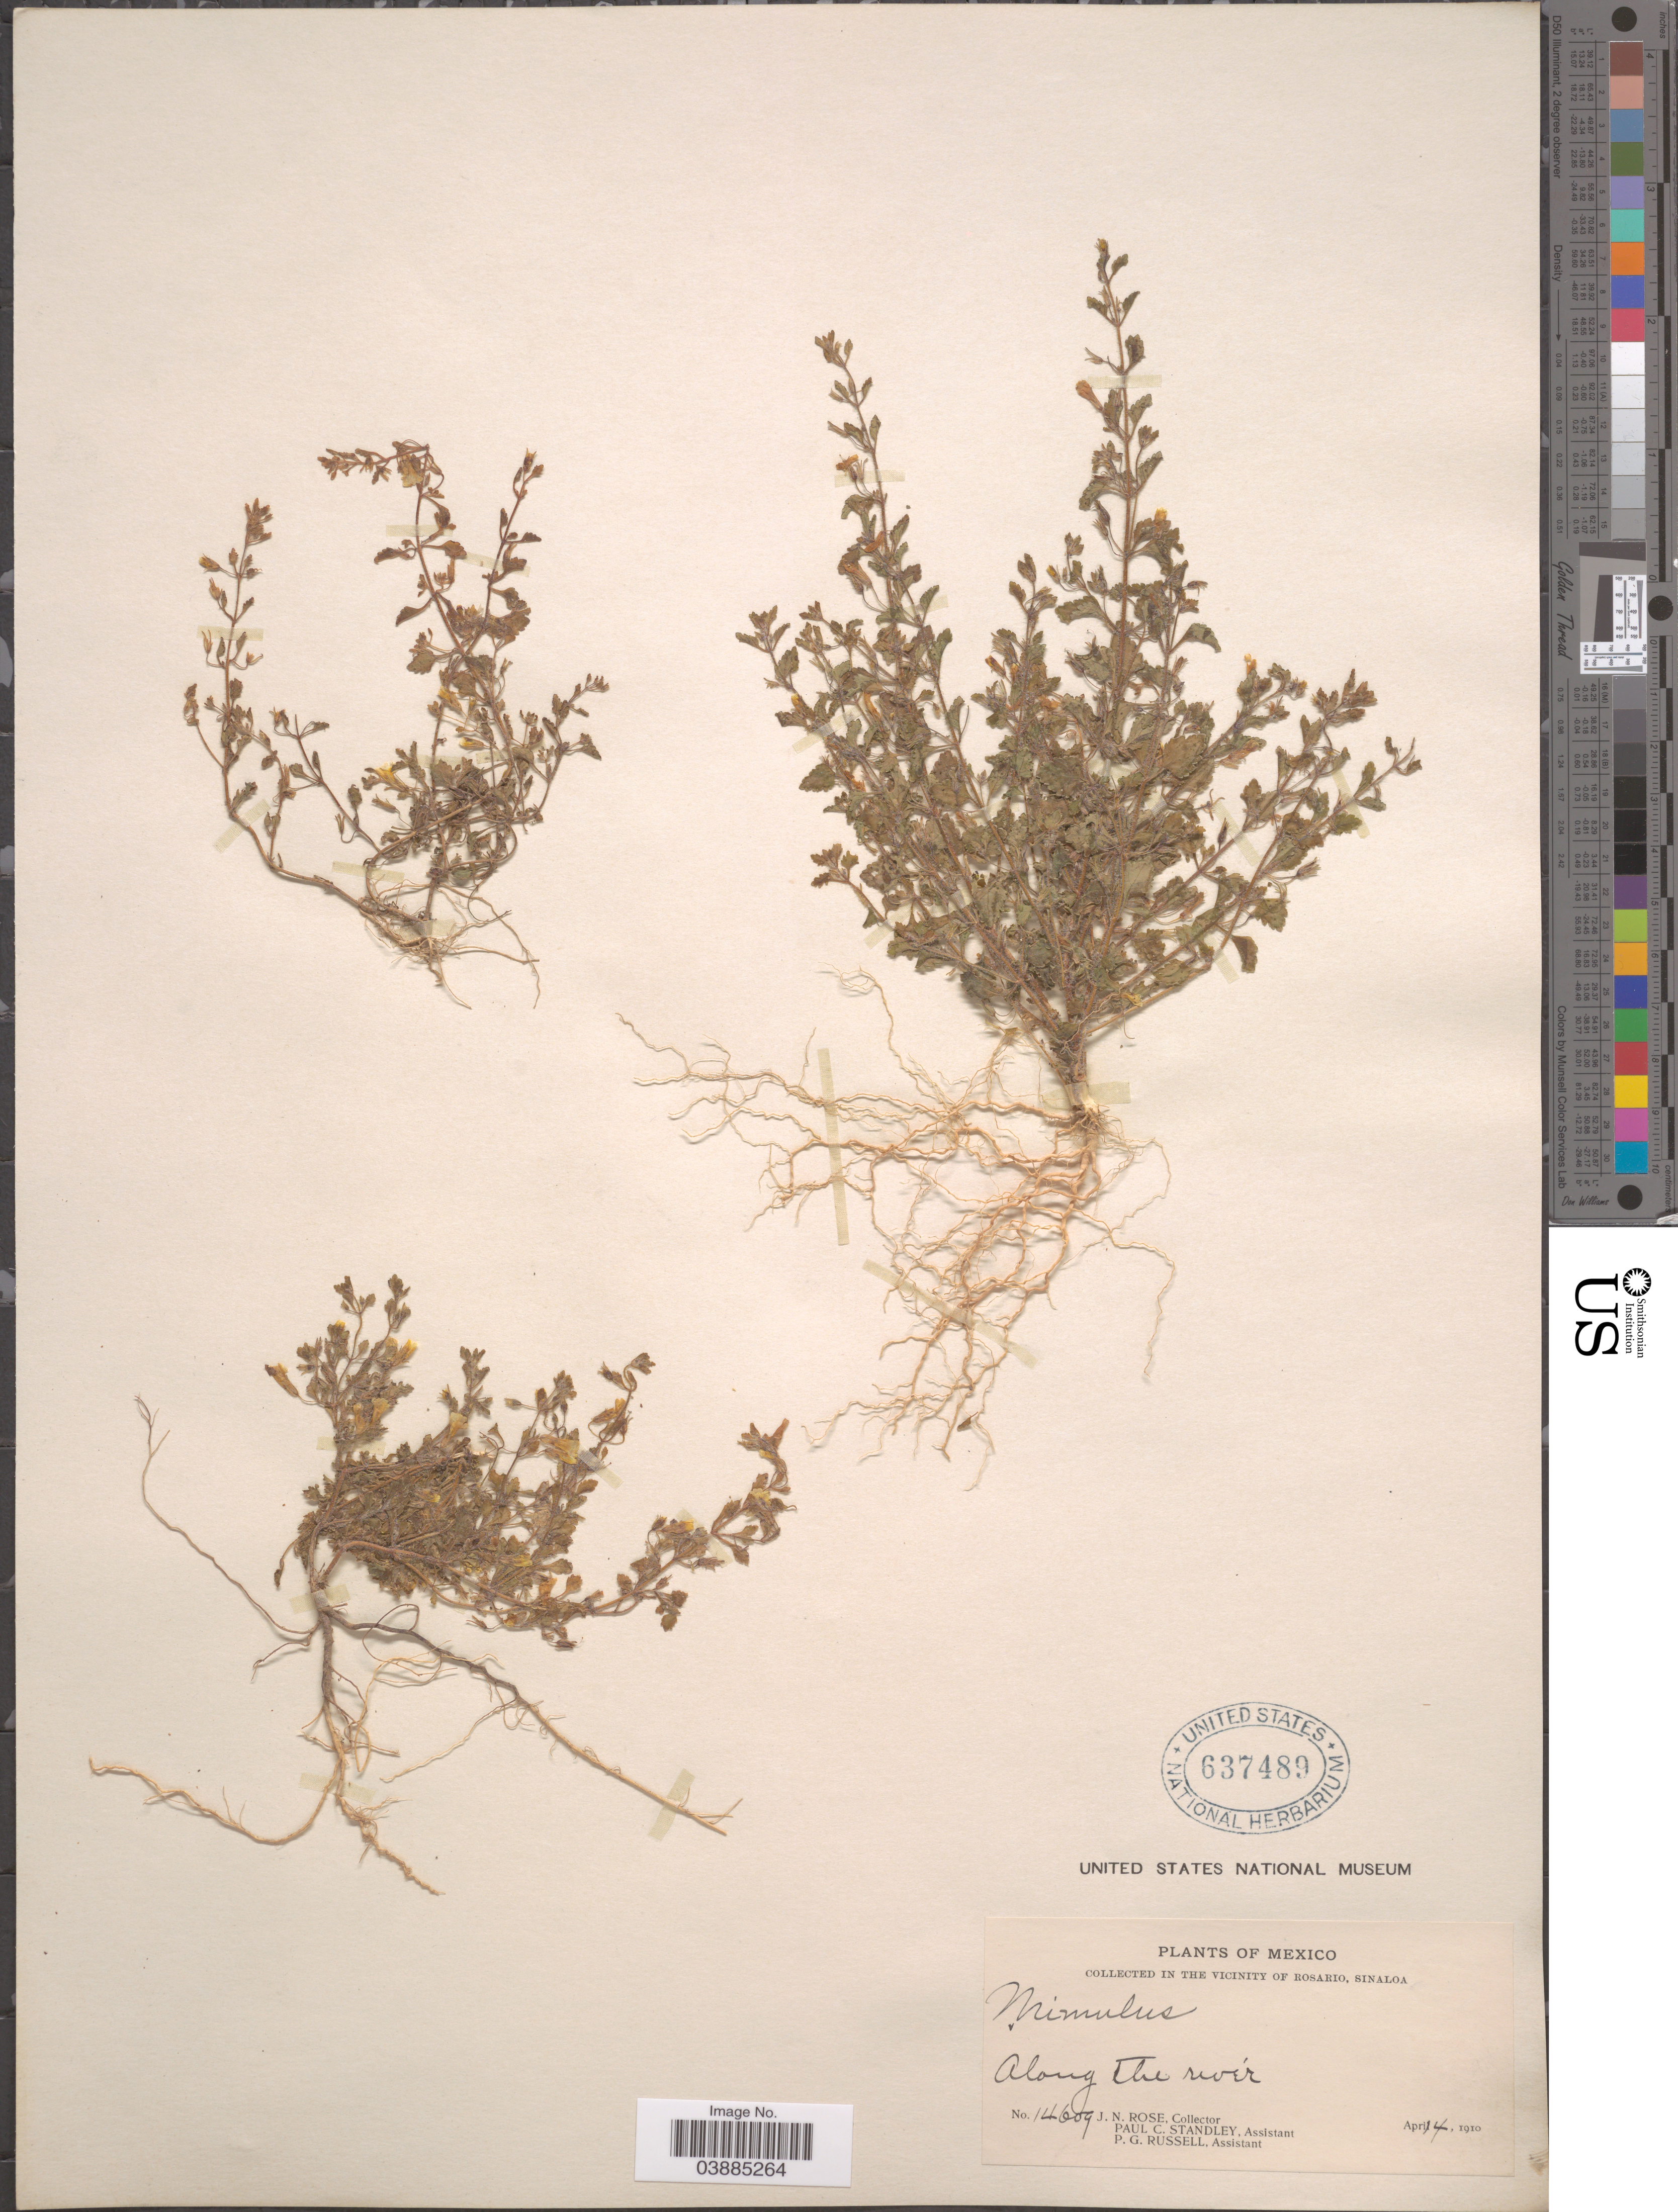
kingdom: Plantae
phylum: Tracheophyta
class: Magnoliopsida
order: Lamiales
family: Plantaginaceae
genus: Stemodia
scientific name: Stemodia parviflora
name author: W.T. Aiton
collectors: J. N. Rose, P. C. Standley & P. G. Russell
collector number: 14609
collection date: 1910-04-14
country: Mexico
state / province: Sinaloa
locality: In the vicinity of Rosario. Along the river.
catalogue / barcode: US 637489